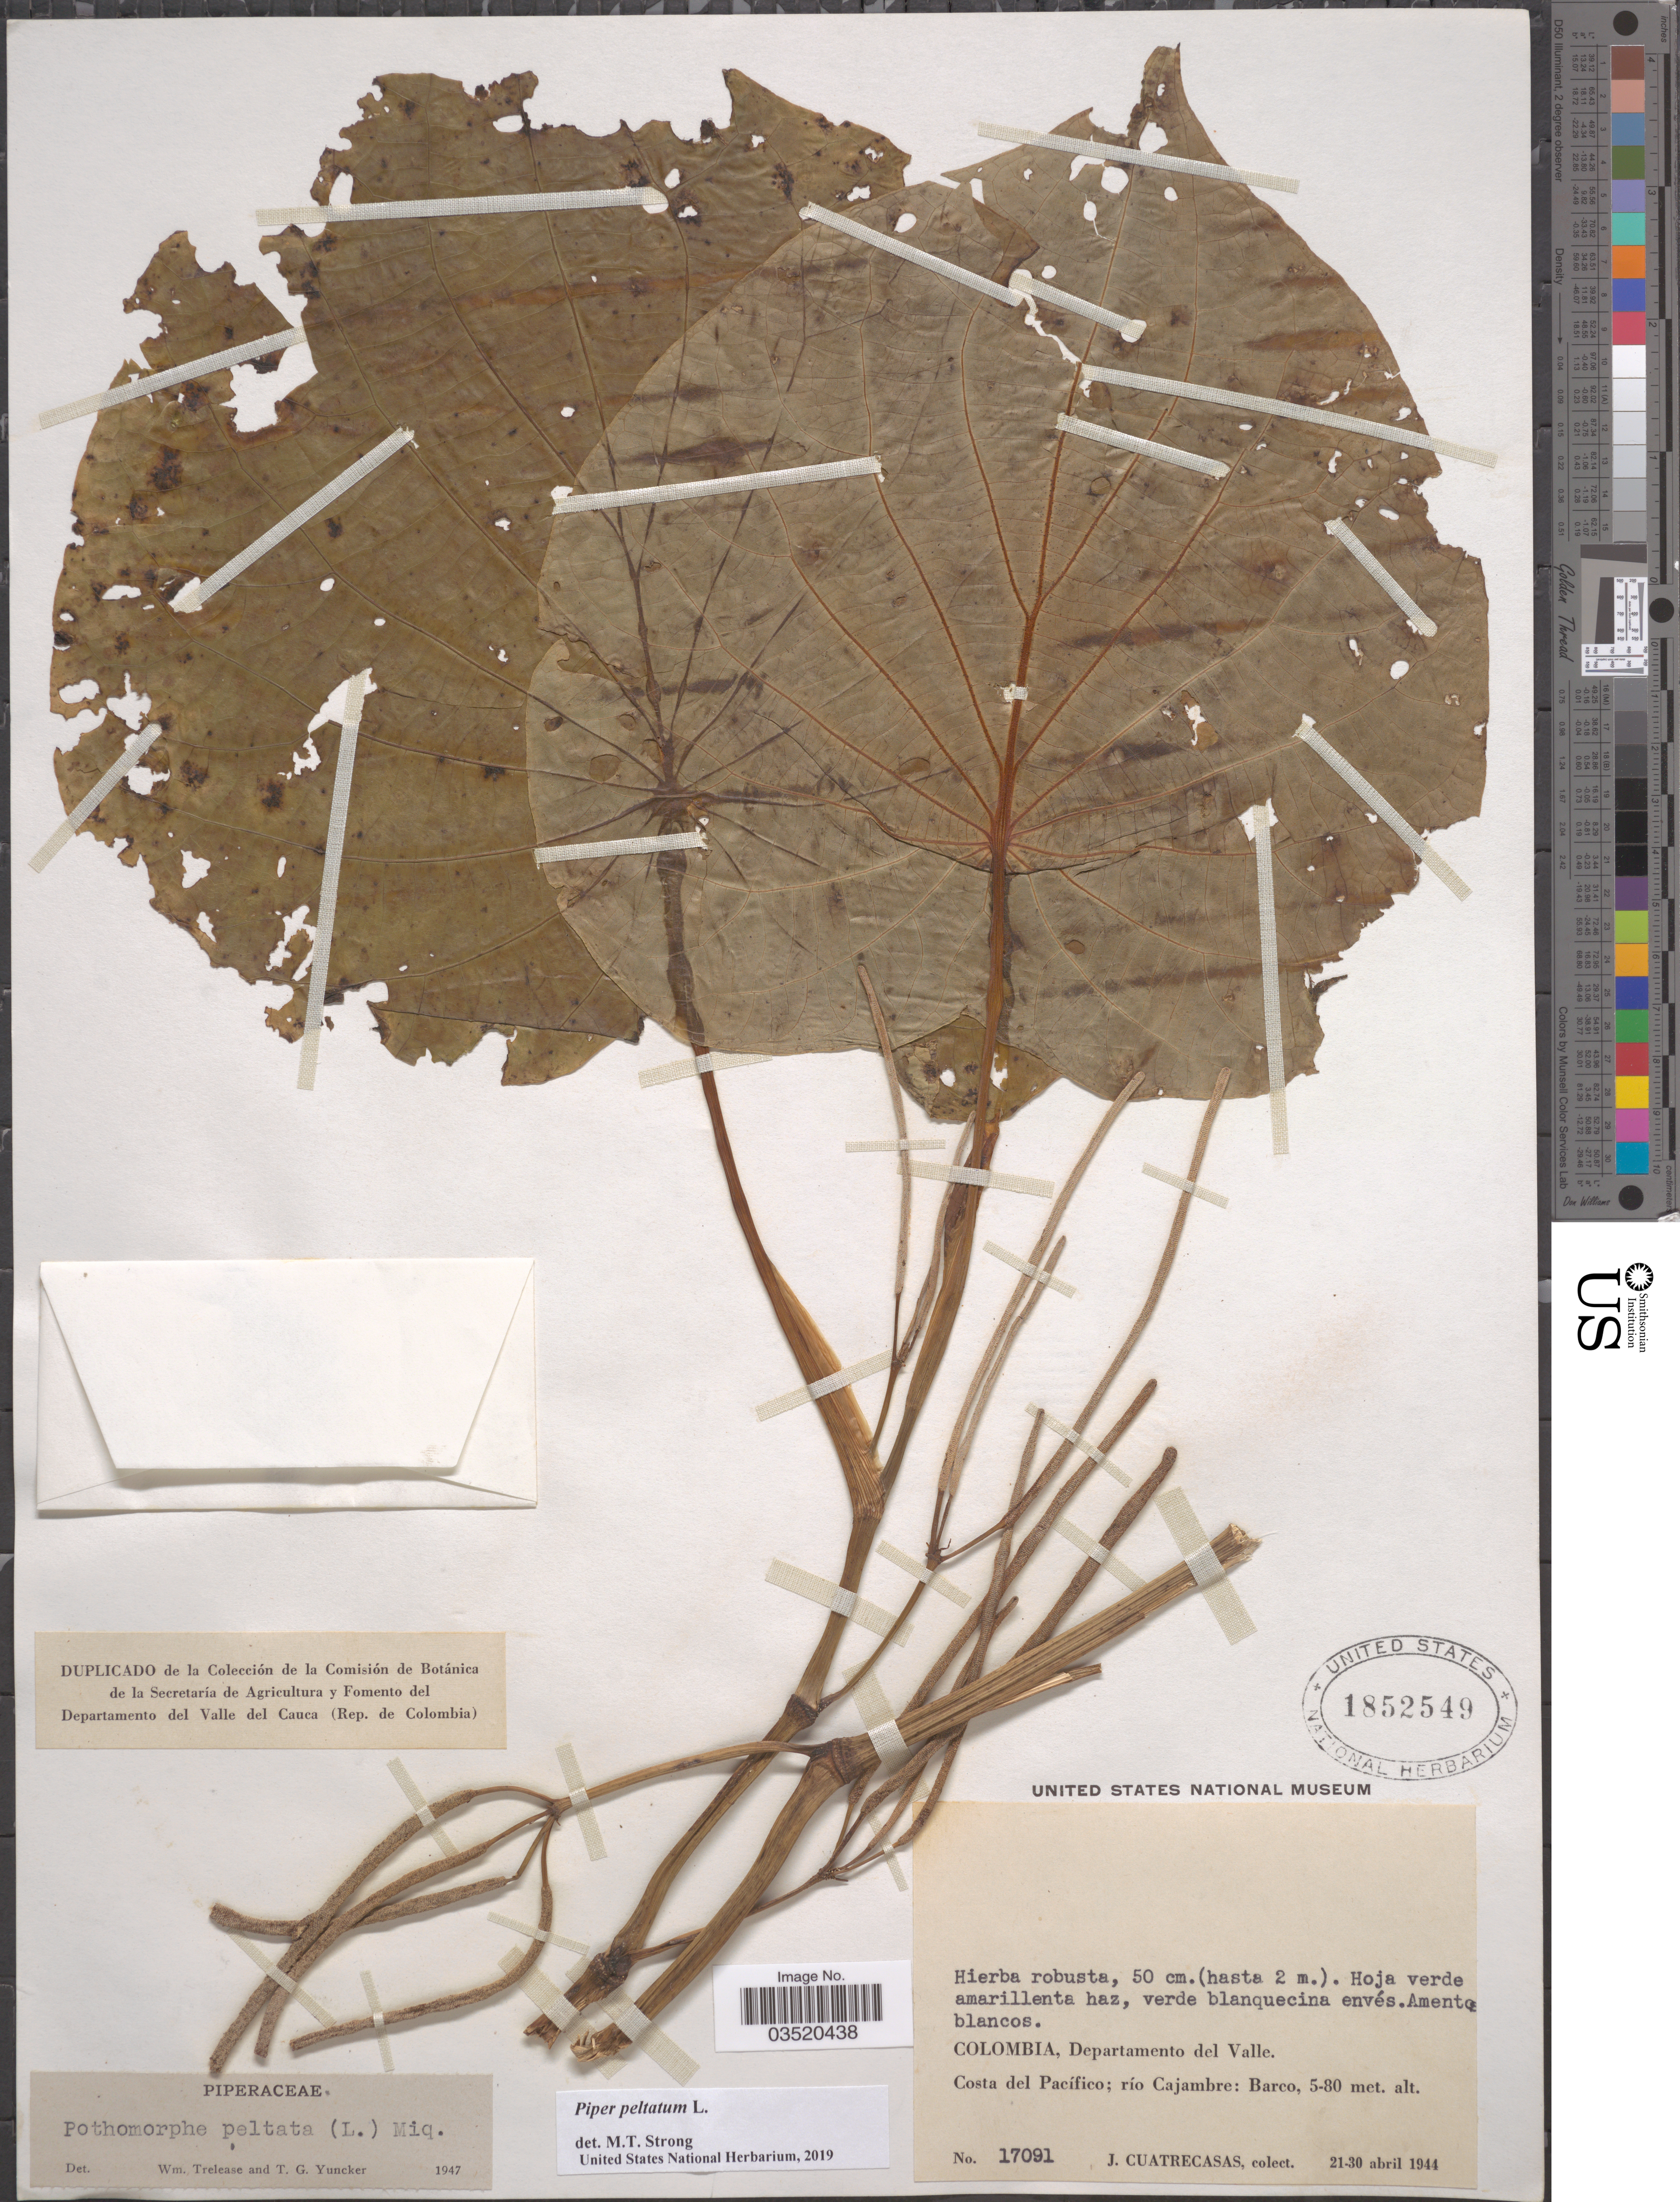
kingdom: Plantae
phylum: Tracheophyta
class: Magnoliopsida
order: Piperales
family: Piperaceae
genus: Piper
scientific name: Piper peltatum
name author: L.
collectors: J. Cuatrecasas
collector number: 17091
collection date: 1944-04-21/1944-04-30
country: Colombia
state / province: Valle del Cauca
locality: Departamento del Valle. Costa del Pacífico; río Cajambre: Barco.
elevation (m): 5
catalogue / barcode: US 1852549